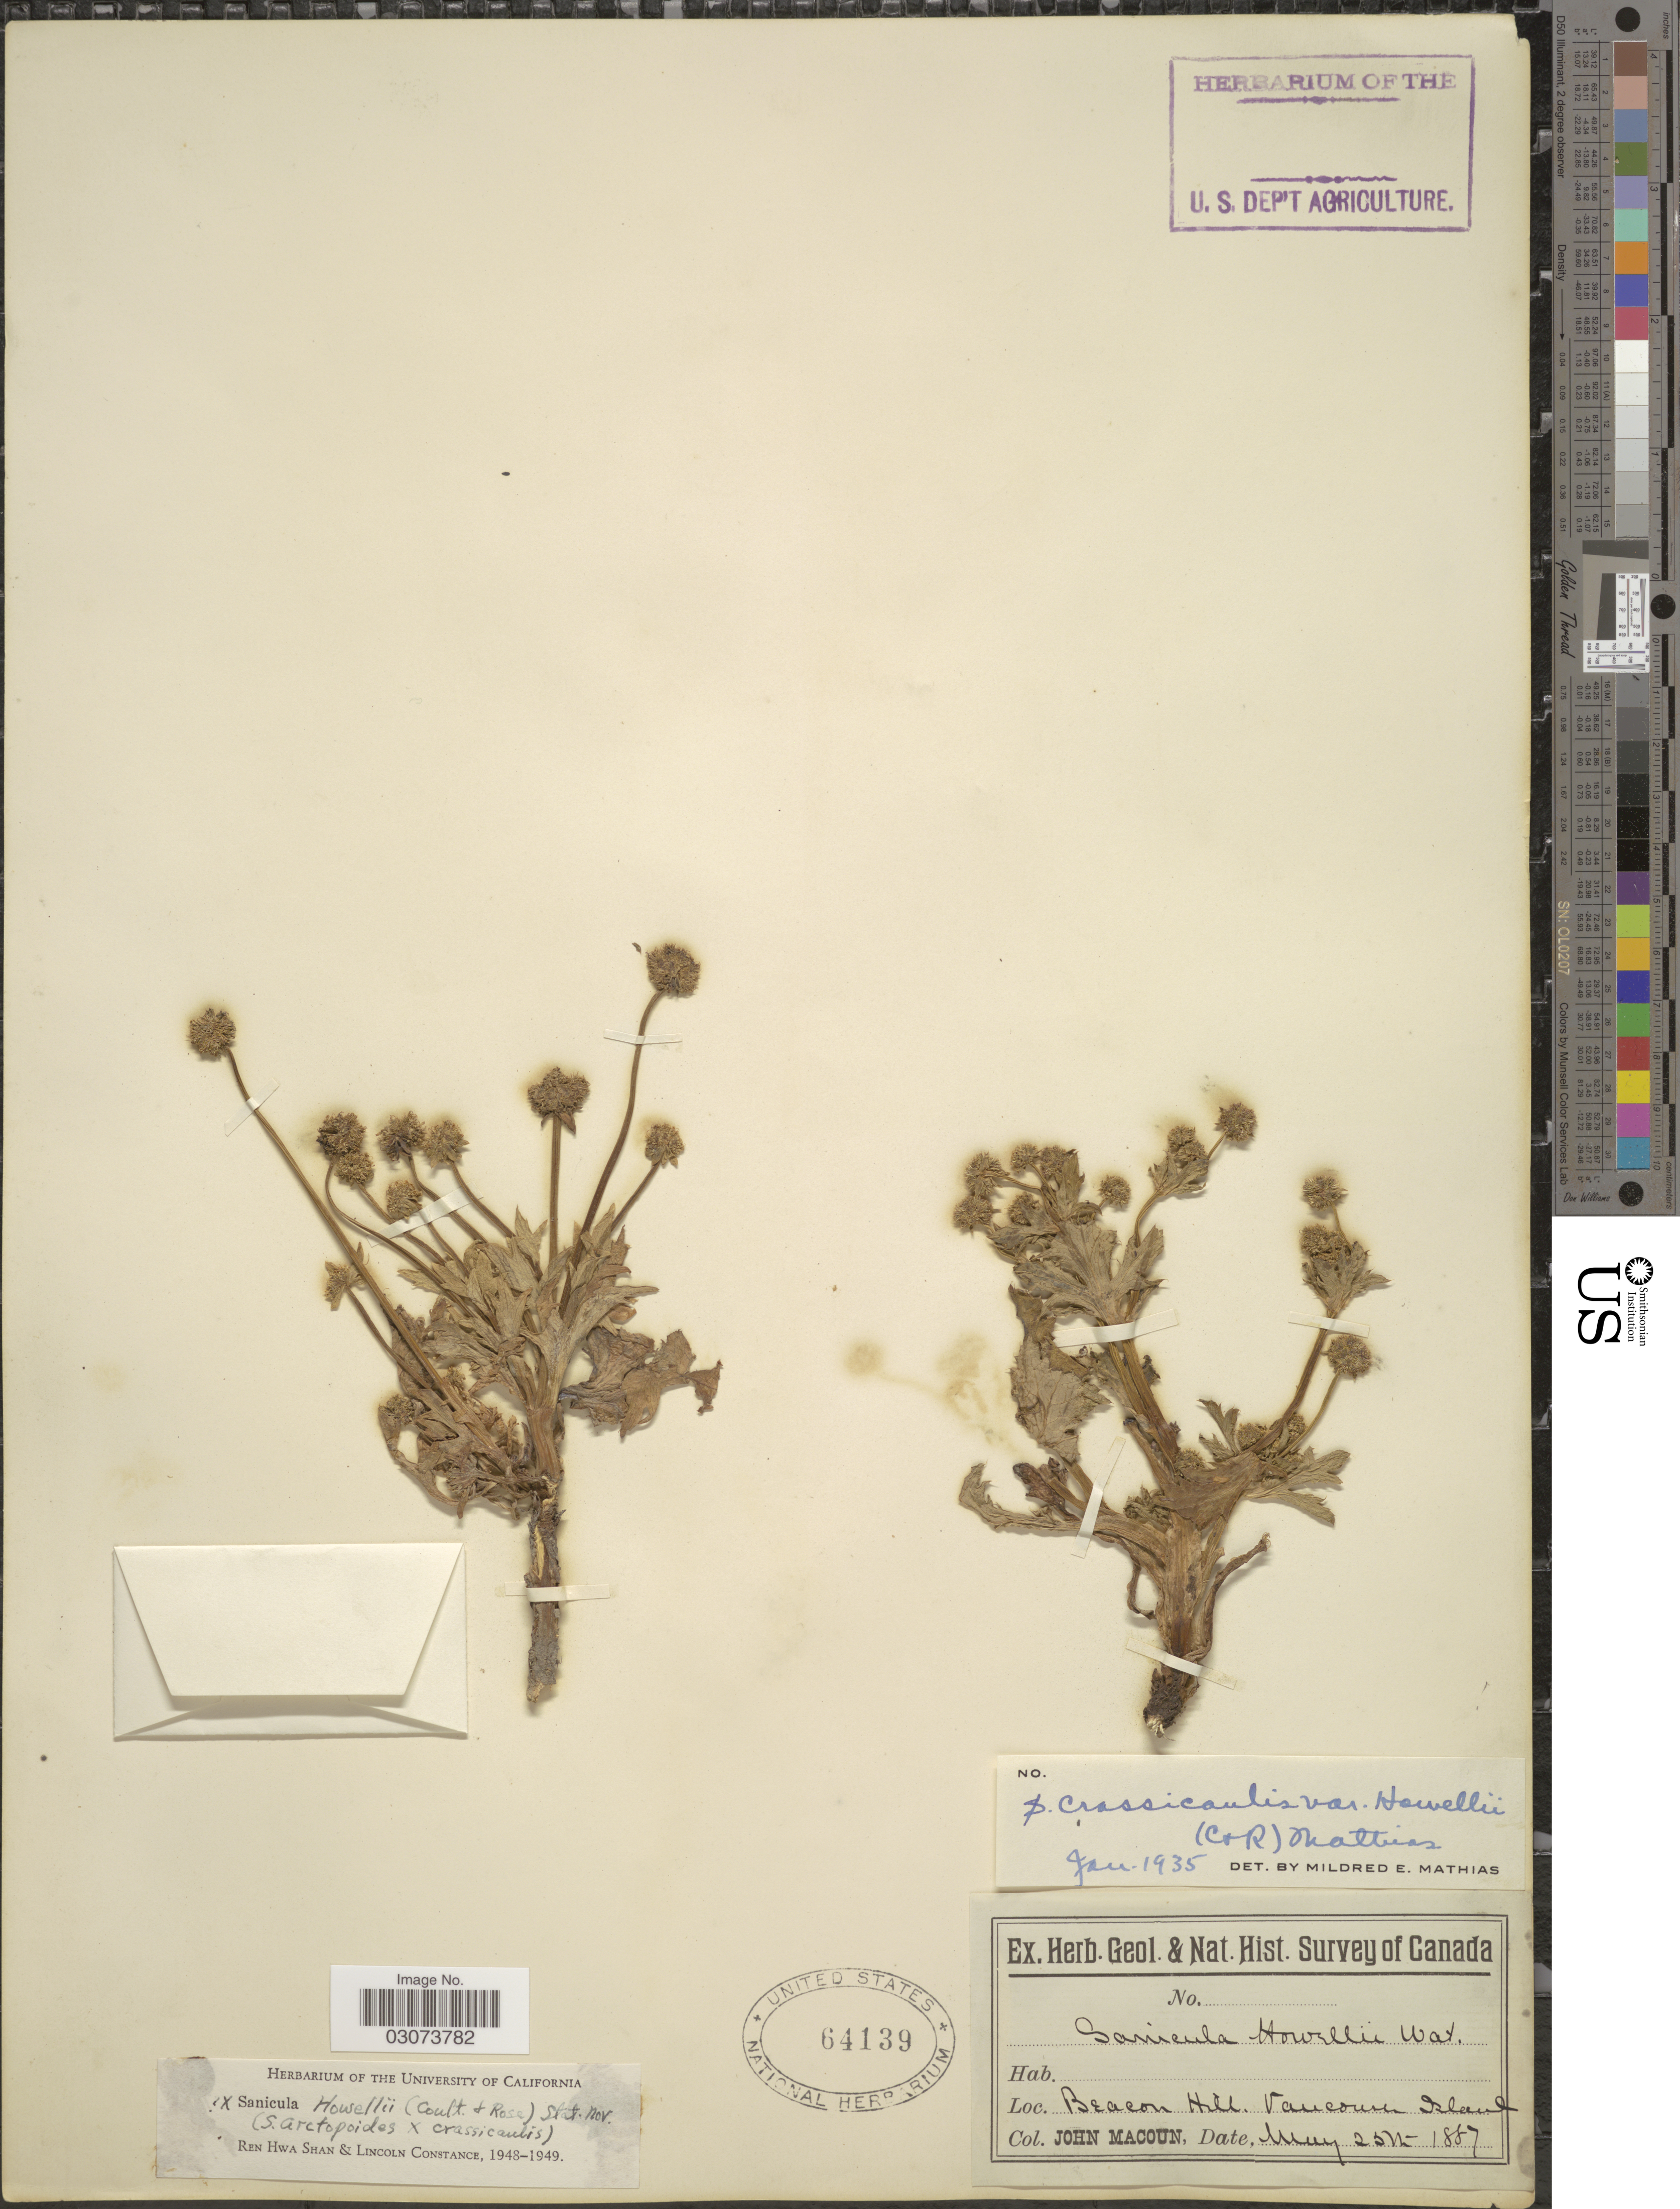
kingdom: Plantae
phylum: Tracheophyta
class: Magnoliopsida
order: Apiales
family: Apiaceae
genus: Sanicula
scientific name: Sanicula howellii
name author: J.M. Coult. & Rose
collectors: J. Macoun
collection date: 1887-05-25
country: Canada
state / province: British Columbia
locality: Beacon Hill, Vancouver Island.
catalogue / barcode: US 64139